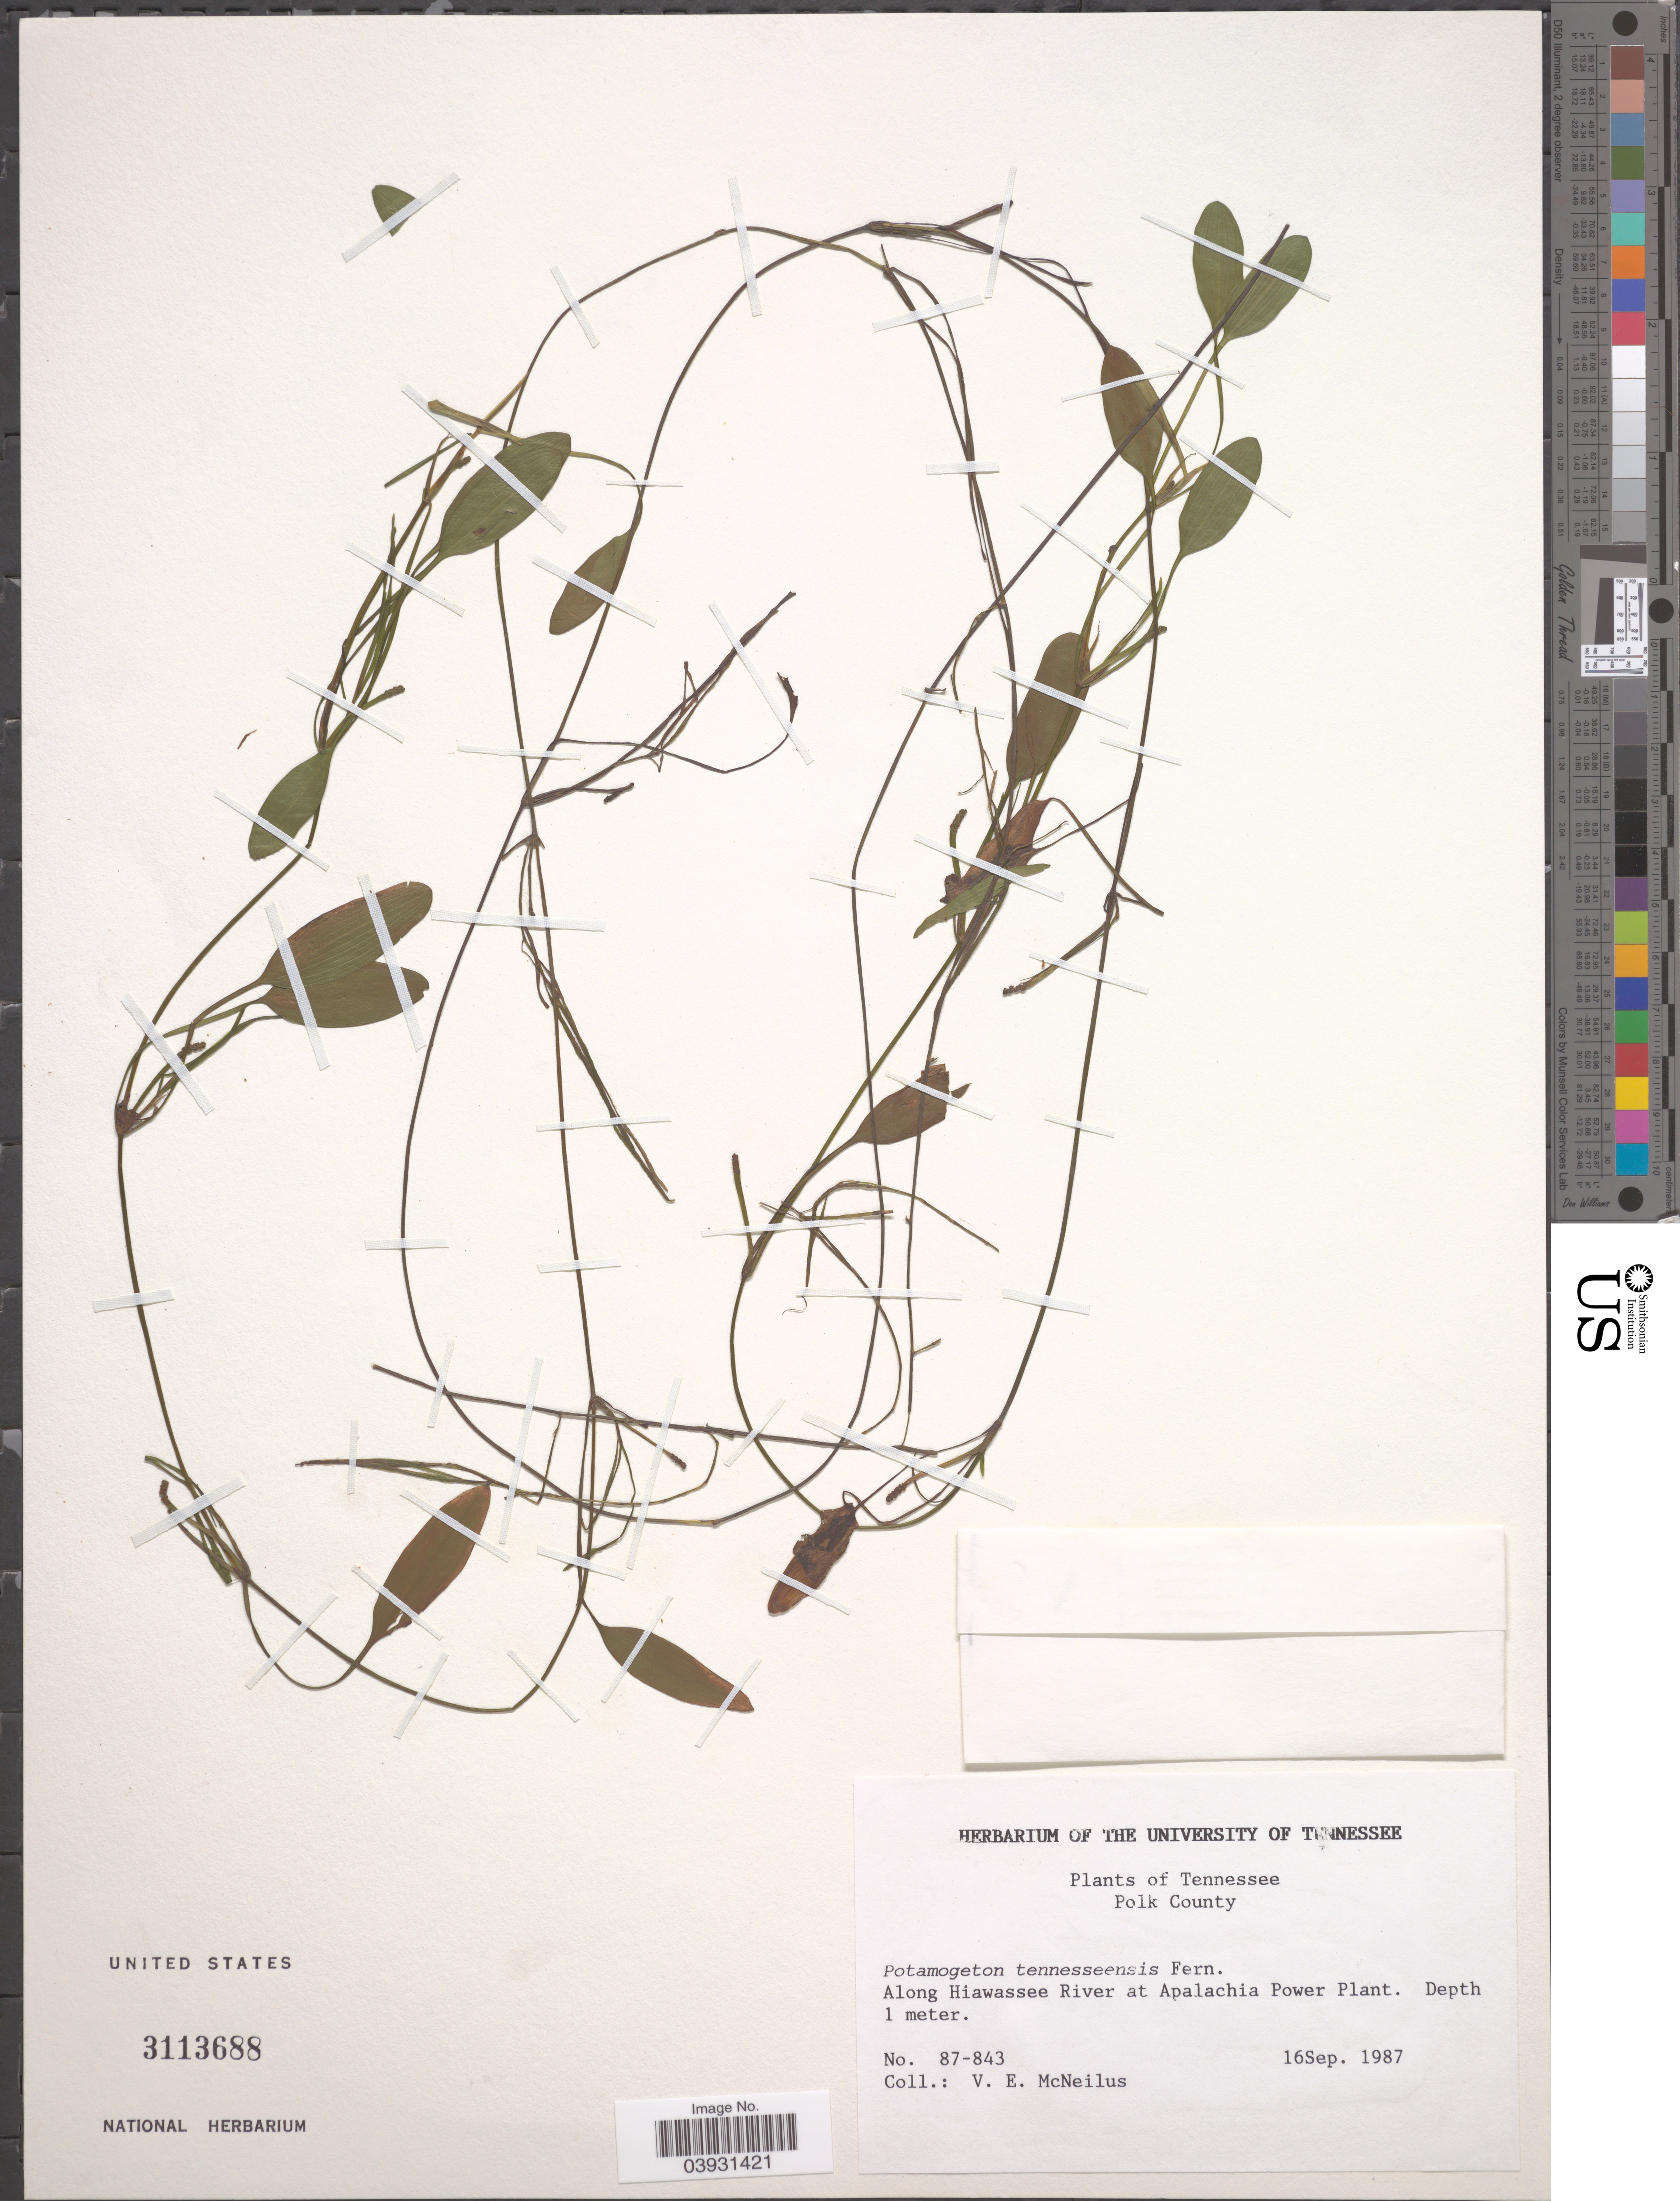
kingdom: Plantae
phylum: Tracheophyta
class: Liliopsida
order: Alismatales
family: Potamogetonaceae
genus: Potamogeton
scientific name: Potamogeton tennesseensis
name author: Fernald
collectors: V. Mcneilus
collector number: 87-843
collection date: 1987-09-16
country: United States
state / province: Tennessee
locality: Polk County. Along Hiawassee River at Appalachia Power Plant.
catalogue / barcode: US 3113688